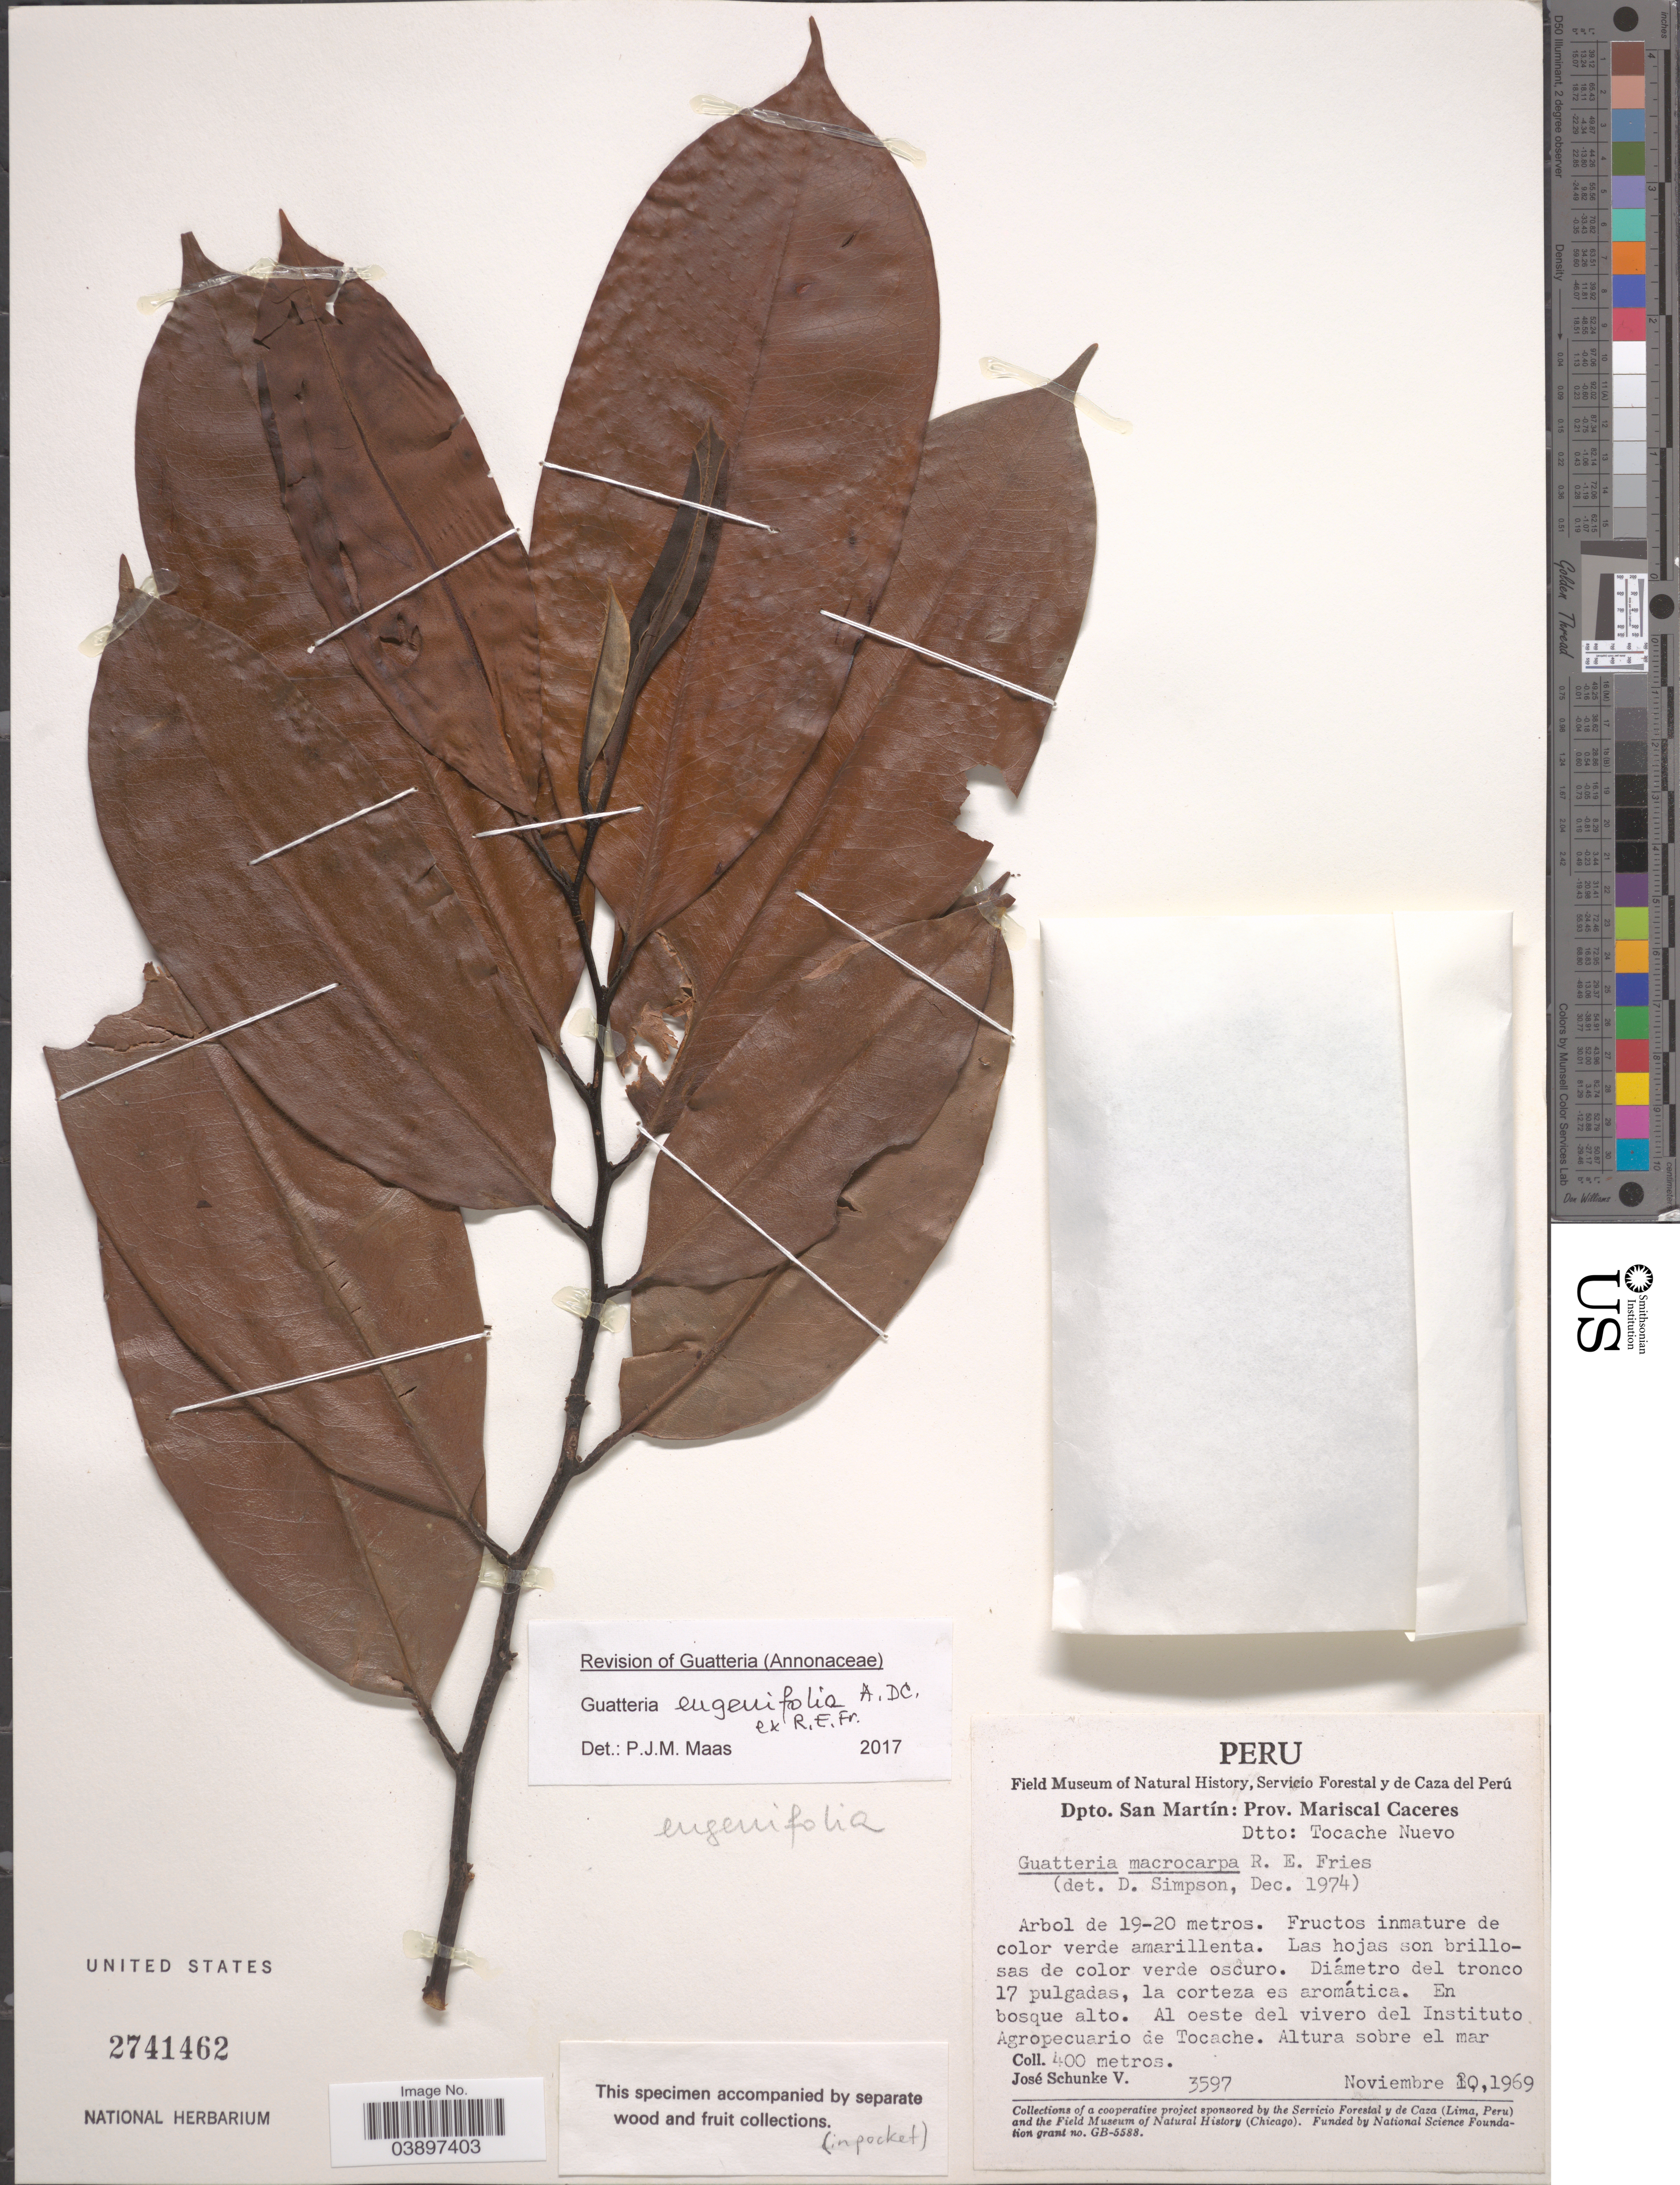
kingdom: Plantae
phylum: Tracheophyta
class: Magnoliopsida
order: Magnoliales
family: Annonaceae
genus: Guatteria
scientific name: Guatteria eugeniifolia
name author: A. DC. ex R.E. Fr.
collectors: J. Schunke Vigo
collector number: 3597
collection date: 1969-11-10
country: Peru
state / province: San Martín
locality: Dpto. San Martín: Prov. Mariscal Caceres Dtto: Tocache Nuevo. Al oeste del vivero del Instituto Agropecuario de Tocache.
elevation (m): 400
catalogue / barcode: US 2741462